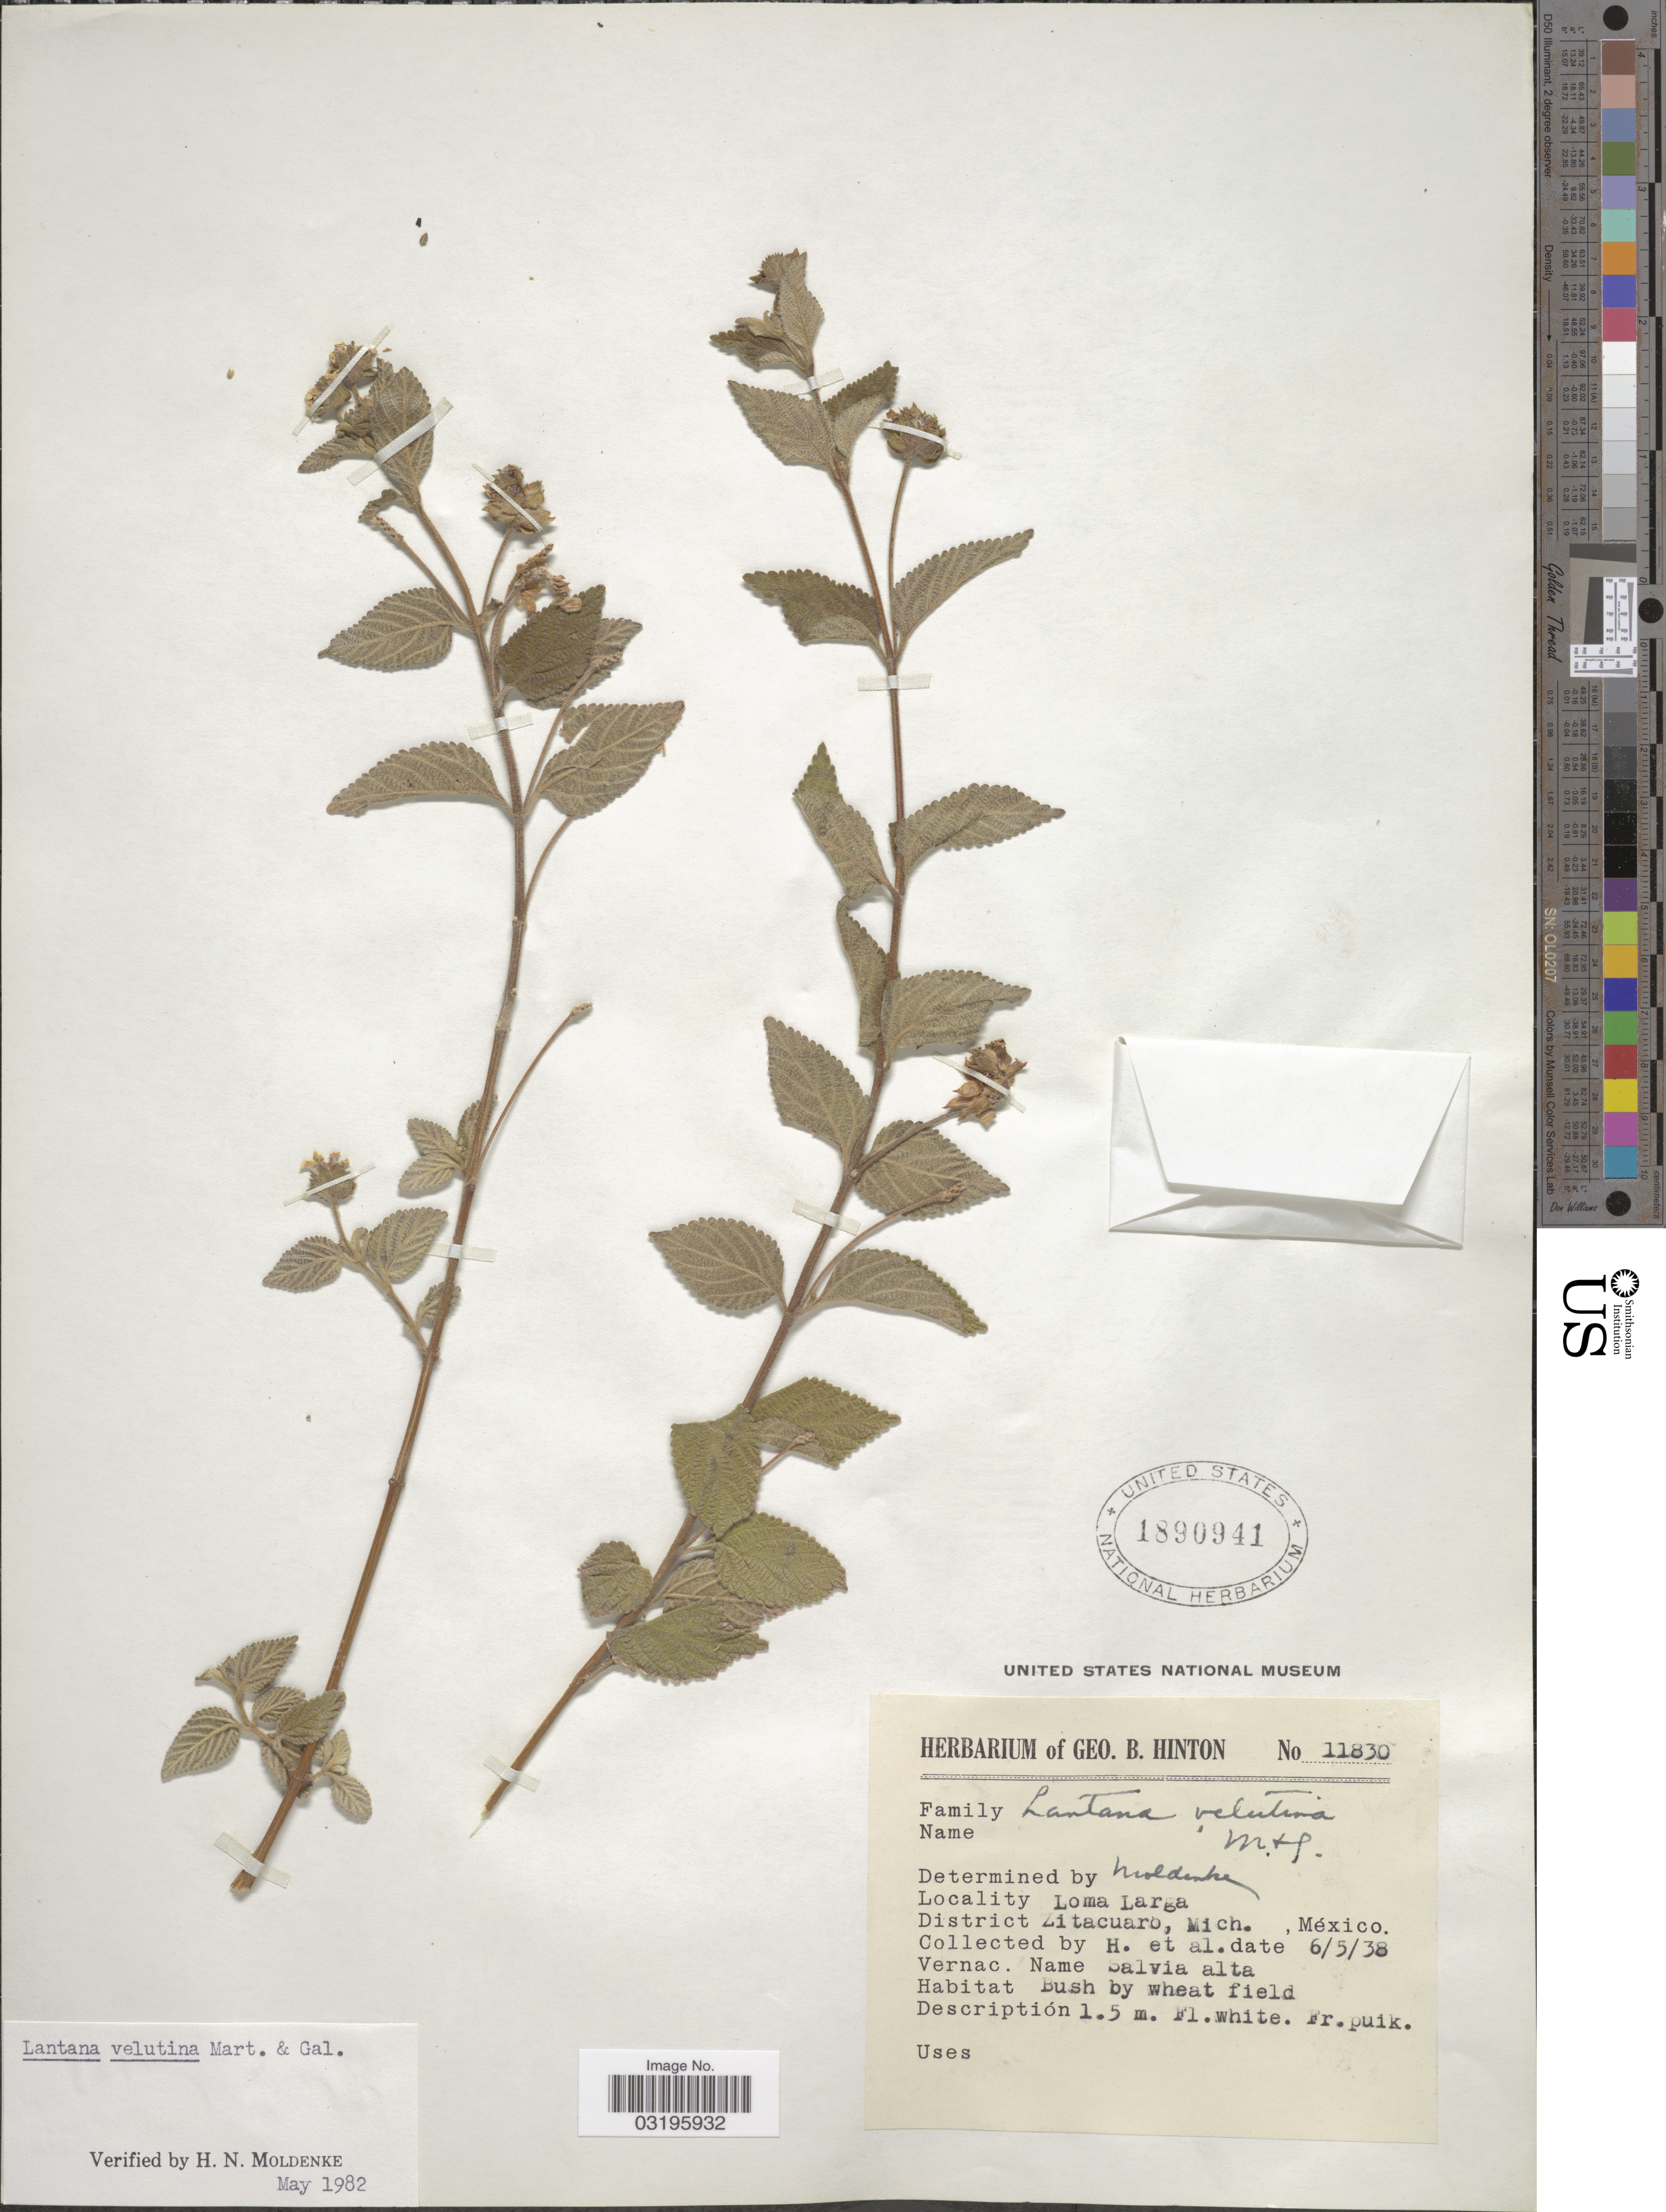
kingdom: Plantae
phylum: Tracheophyta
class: Magnoliopsida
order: Lamiales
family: Verbenaceae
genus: Lantana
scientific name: Lantana velutina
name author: M. Martens & Galeotti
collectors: G. B. Hinton & et al.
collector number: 11830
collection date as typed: Transcribed d/m/y: 6/5/38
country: Mexico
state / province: Michoacán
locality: Loma Larga. District Zitacuaro.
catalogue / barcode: US 1890941